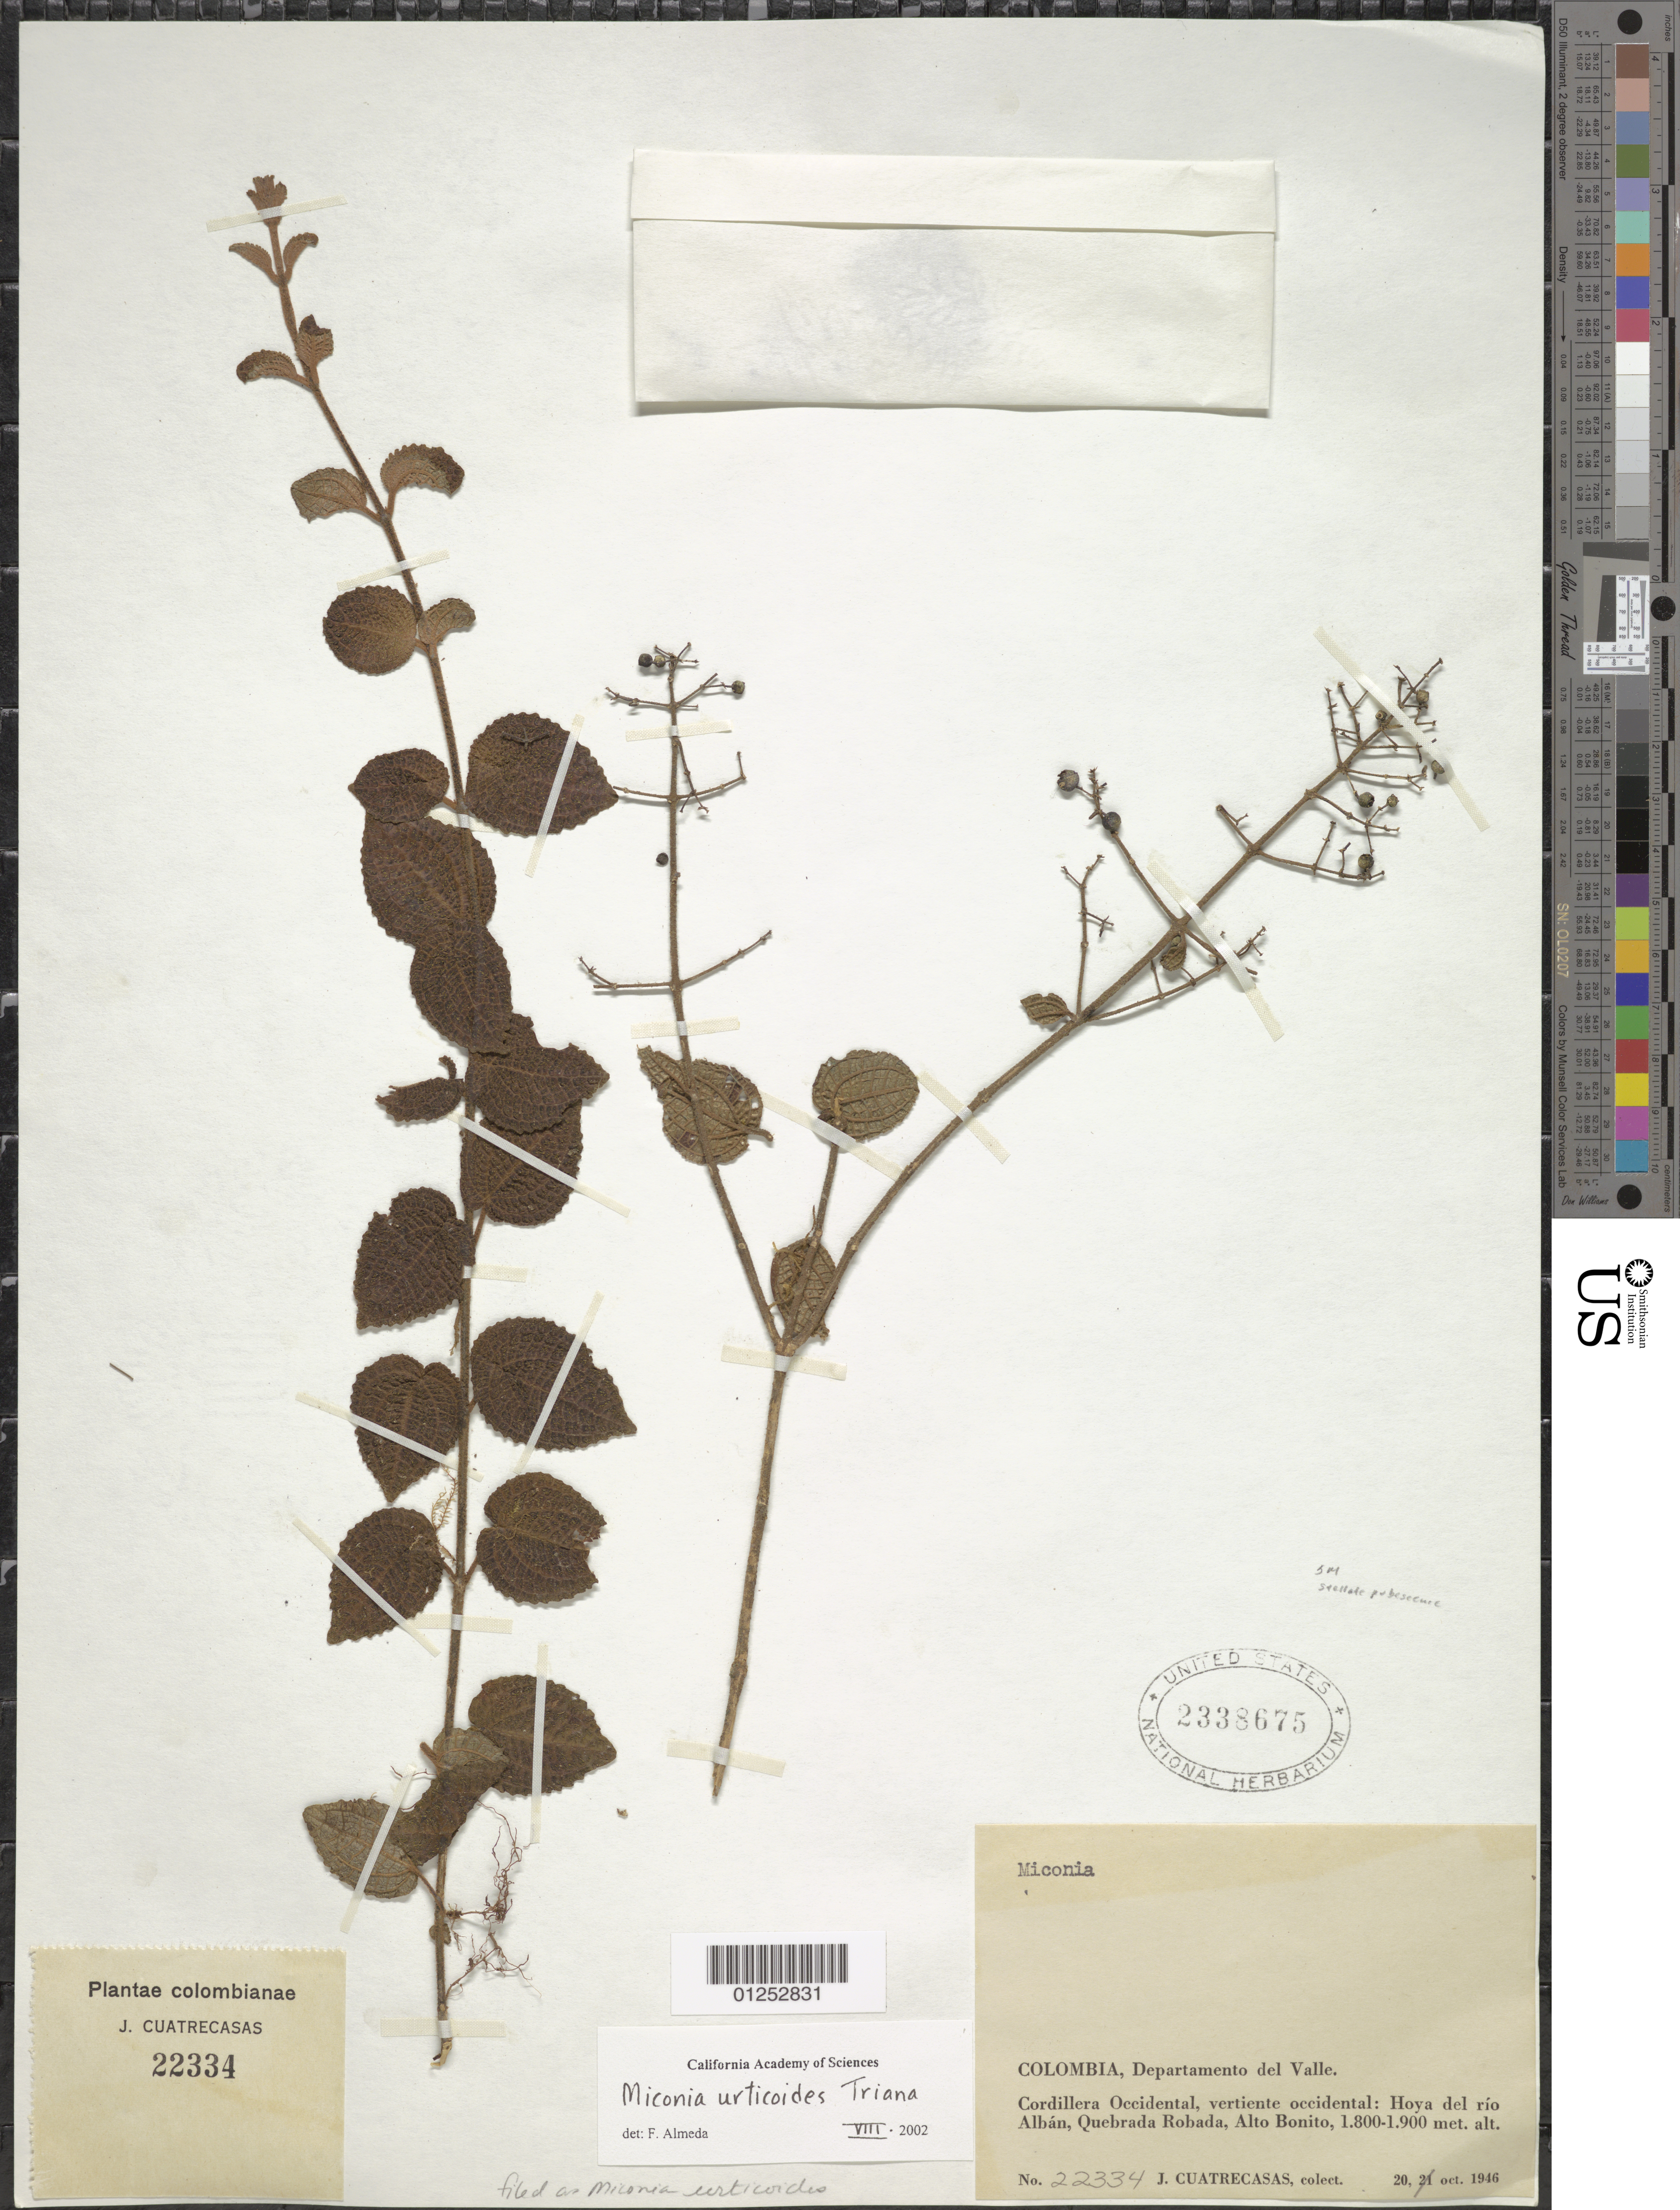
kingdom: Plantae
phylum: Tracheophyta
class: Magnoliopsida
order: Myrtales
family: Melastomataceae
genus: Miconia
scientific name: Miconia urticoides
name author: Triana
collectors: J. Cuatrecasas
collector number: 22334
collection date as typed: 20 Oct 1946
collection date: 1946-10-20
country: Colombia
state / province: Valle del Cauca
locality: Cordillera Occidental, Hoya del Rio Alban, Quebrada Robada, Alto Bonito.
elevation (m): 1800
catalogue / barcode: US 2338675